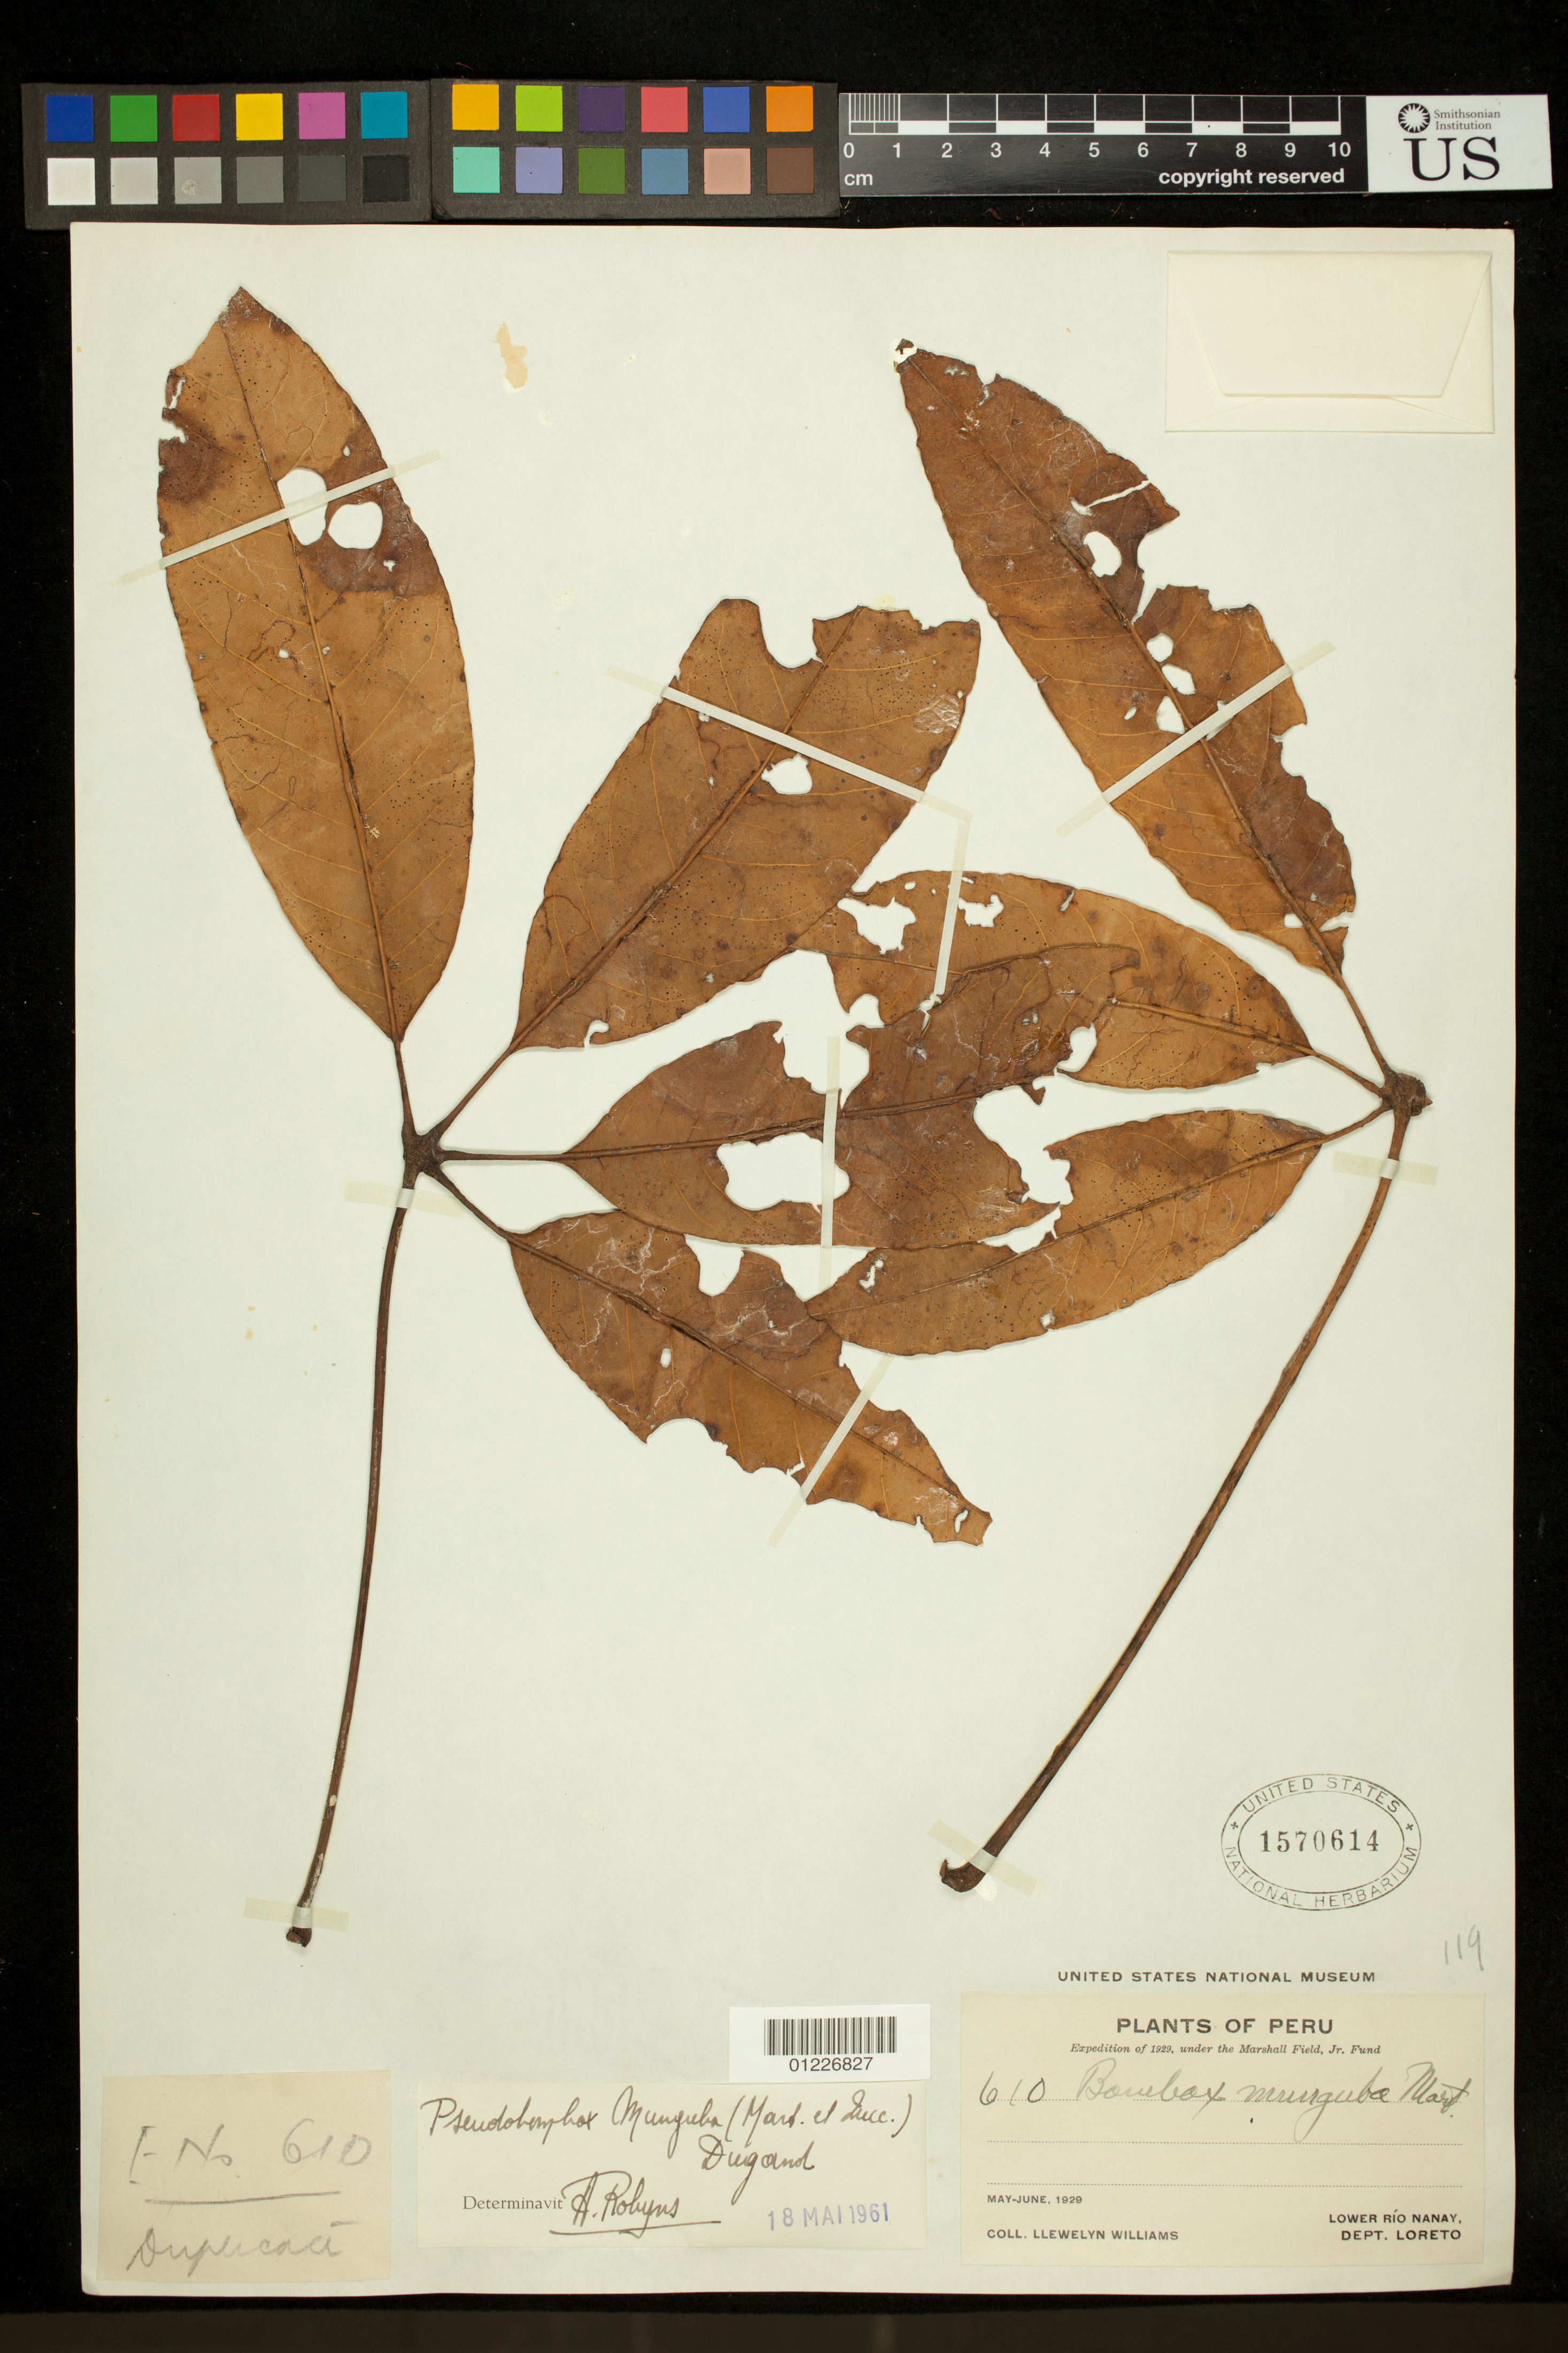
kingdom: Plantae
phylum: Tracheophyta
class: Magnoliopsida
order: Malvales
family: Malvaceae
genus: Pseudobombax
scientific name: Pseudobombax munguba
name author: (Mart. & Zucc.) Dugand G.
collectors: Ll. Williams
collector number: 610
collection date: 1929-05/1929-06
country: Peru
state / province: Loreto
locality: Lower Rio Nanay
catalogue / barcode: US 1570614